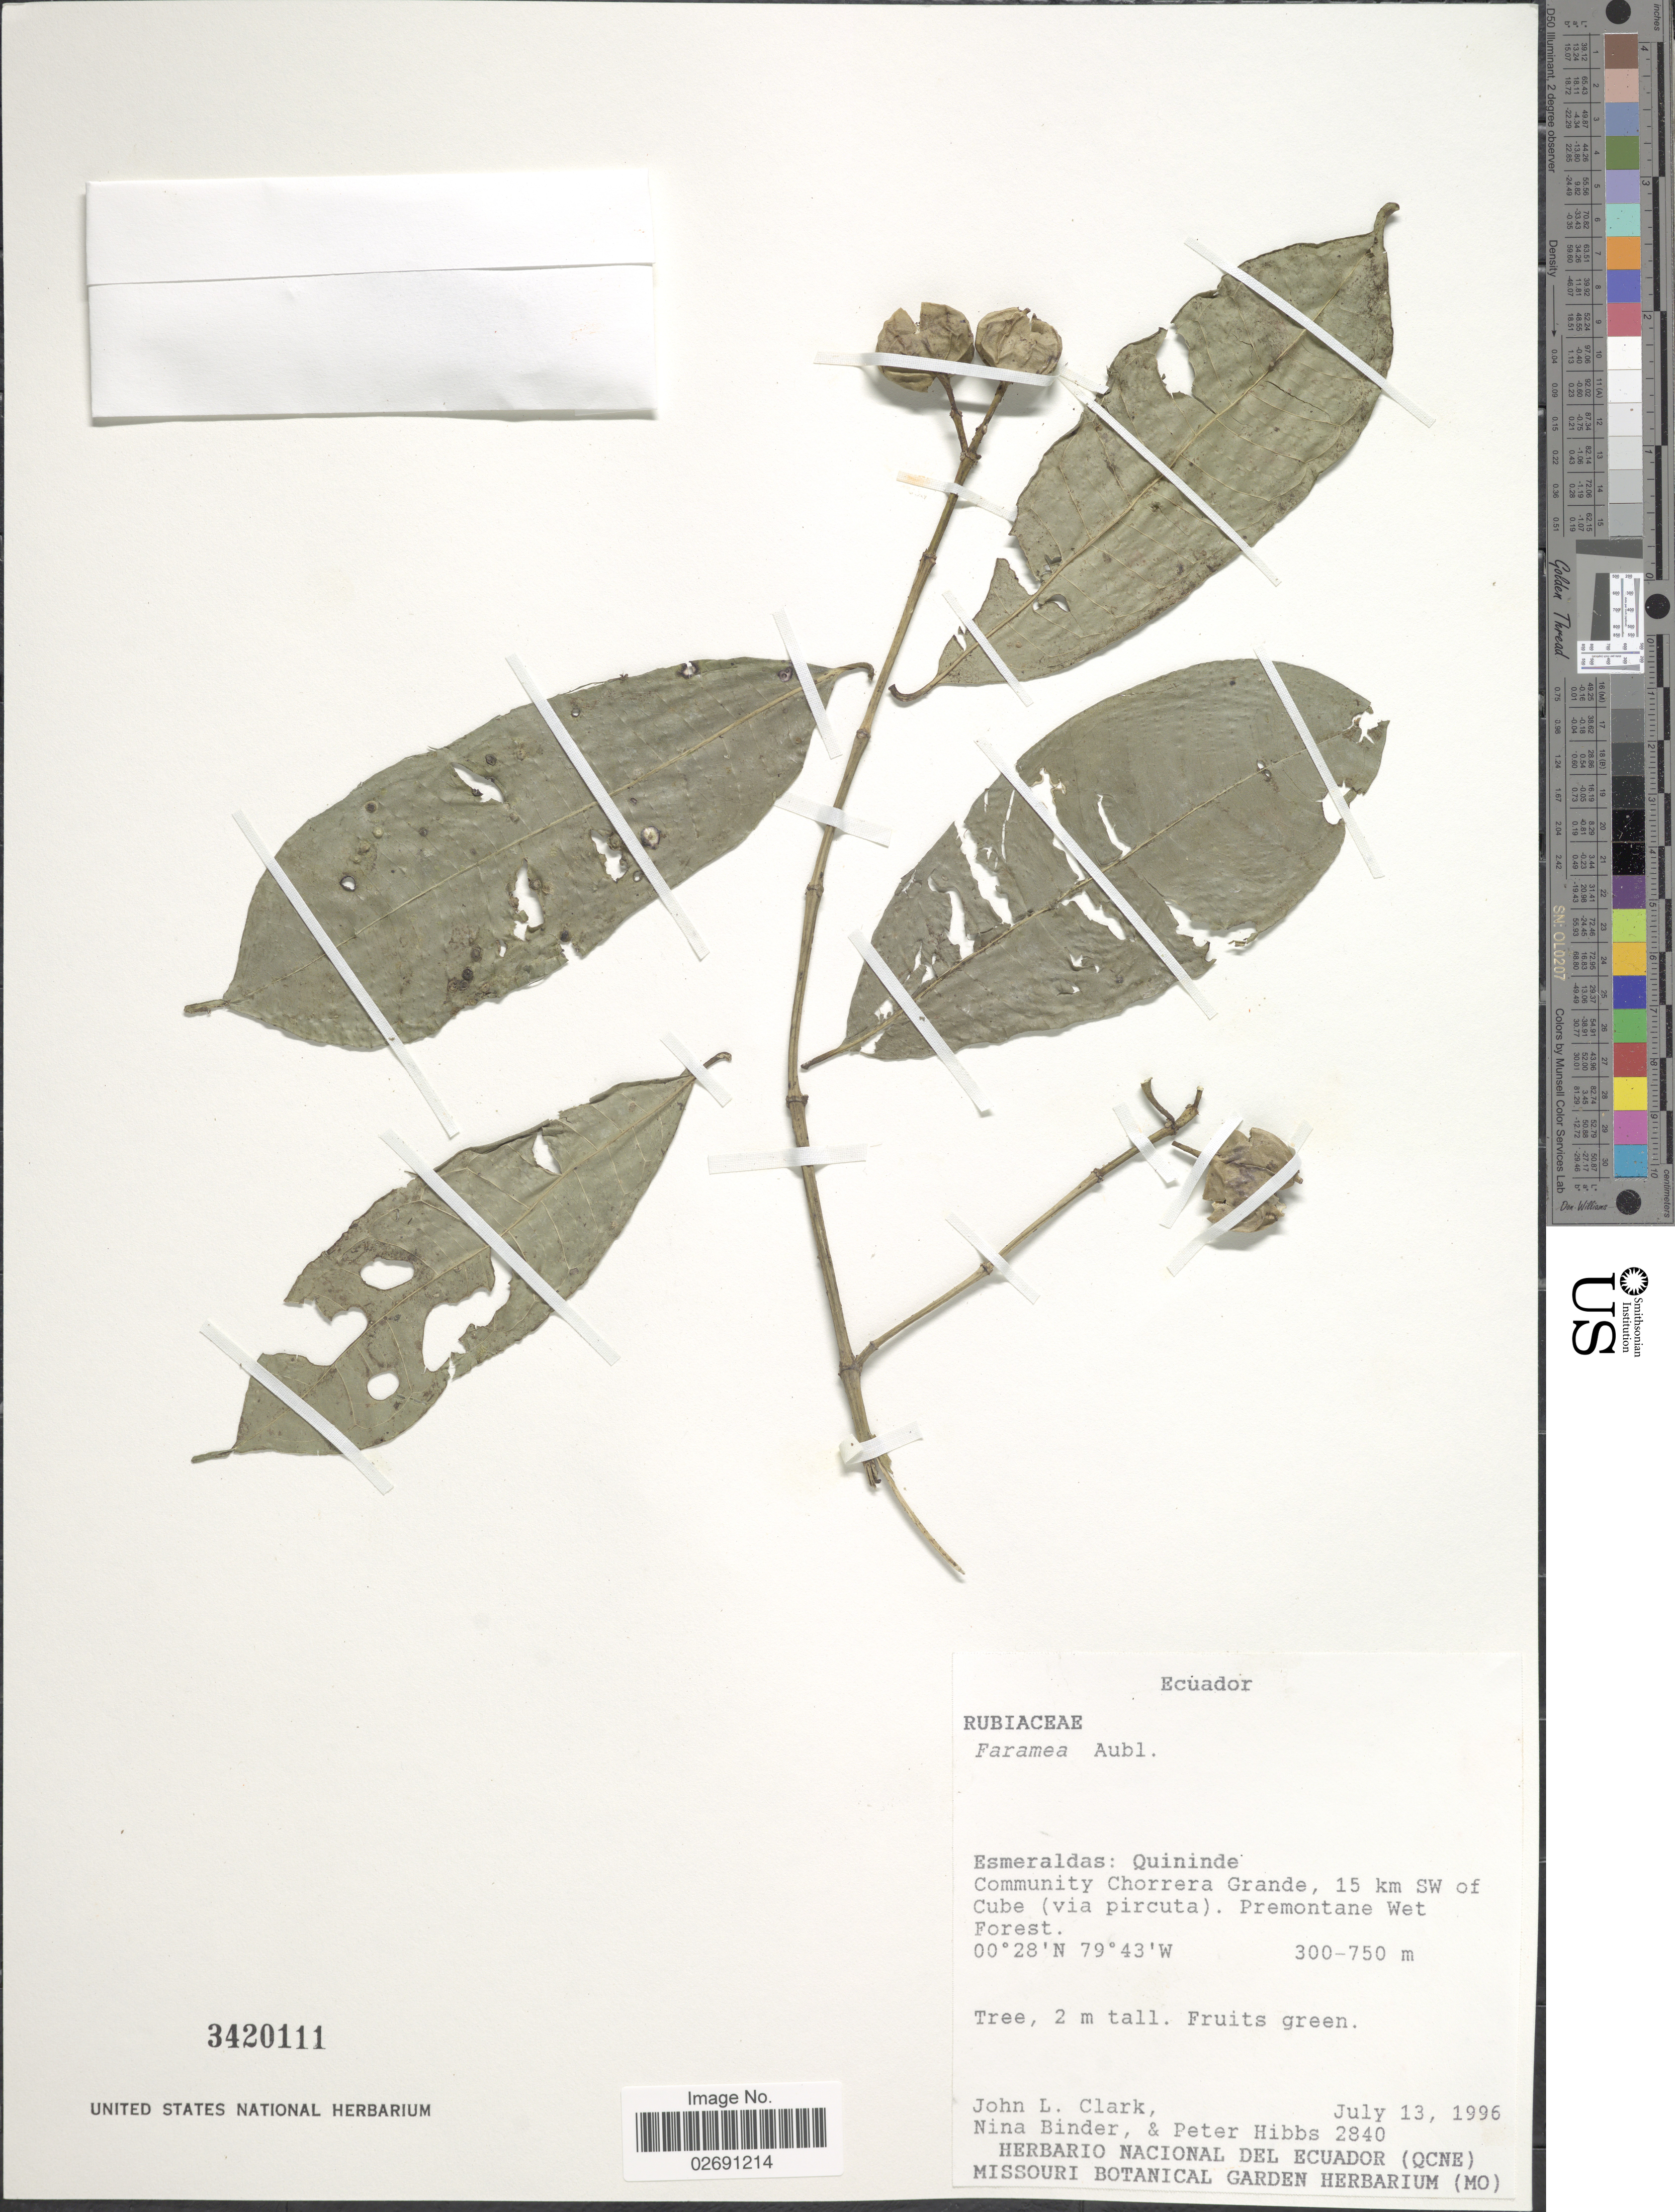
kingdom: Plantae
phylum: Tracheophyta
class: Magnoliopsida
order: Gentianales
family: Rubiaceae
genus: Faramea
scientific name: Faramea sp.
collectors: J. L. Clark, N. Binder & P. Hibbs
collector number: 2840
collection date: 1996-07-13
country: Ecuador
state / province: Esmeraldas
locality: Quininde, Community Chorrera Grande, 15 km Sw of Cube (via pircuta)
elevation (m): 300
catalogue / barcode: US 3420111